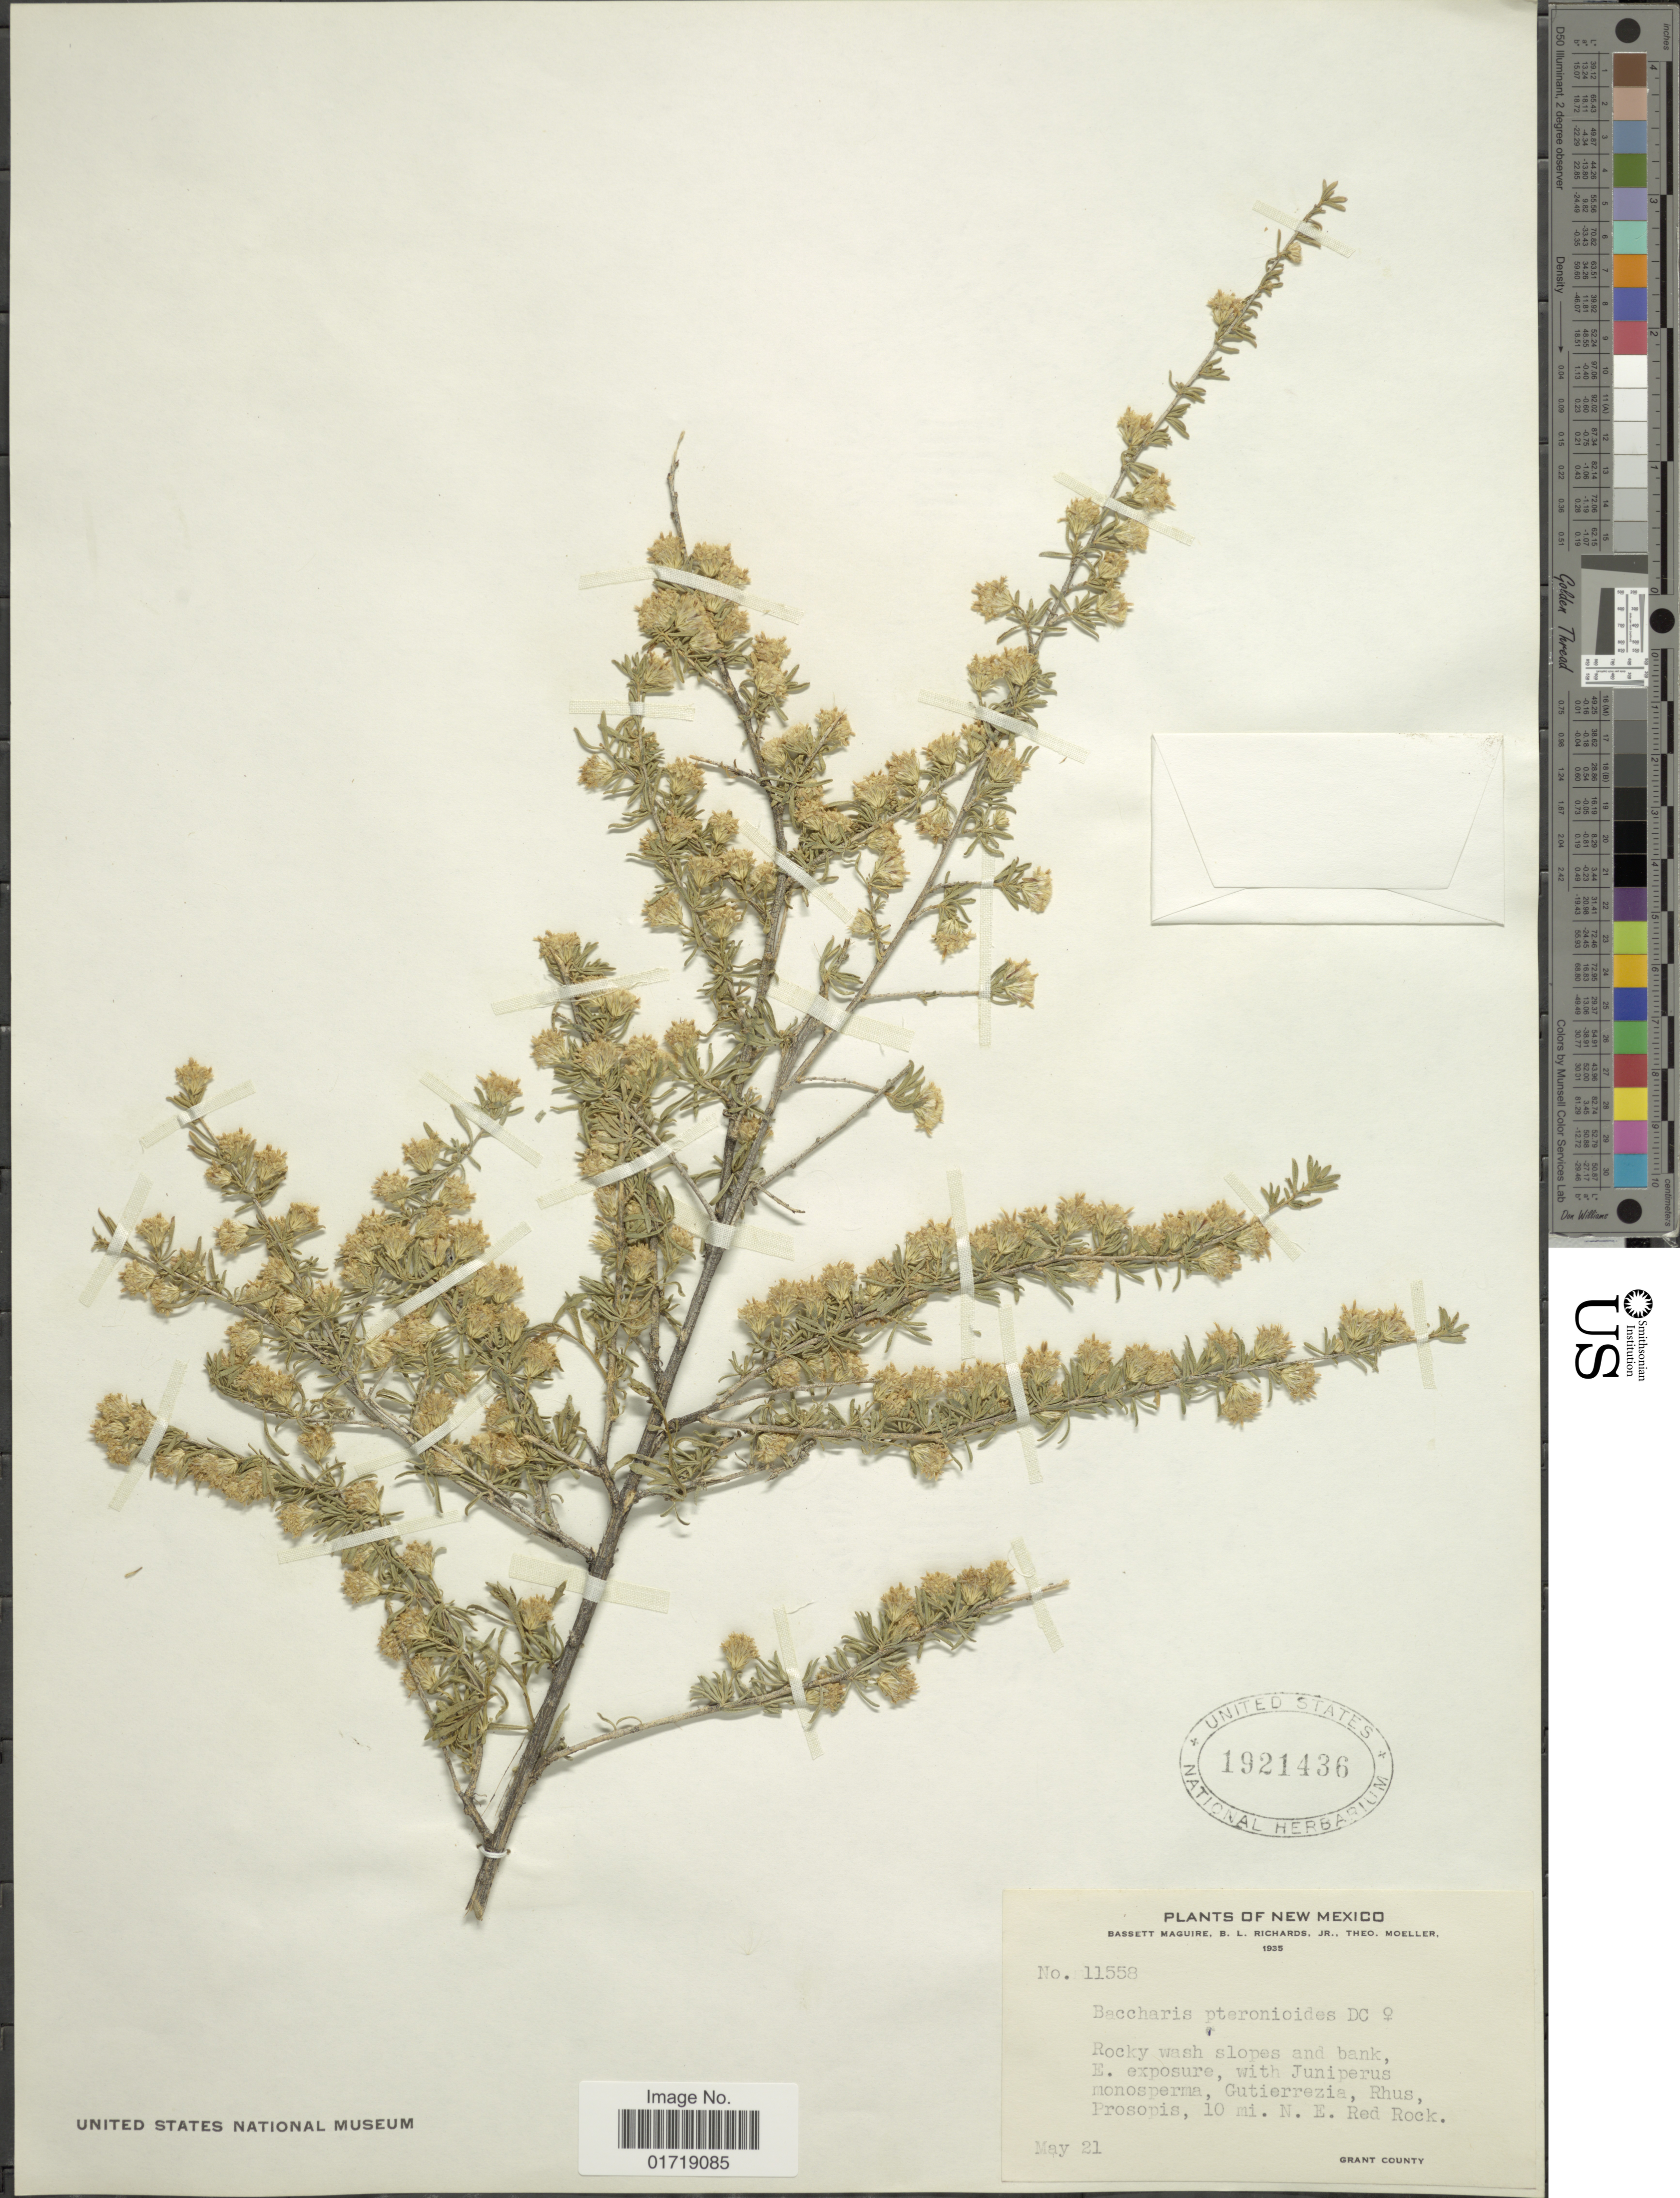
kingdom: Plantae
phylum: Tracheophyta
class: Magnoliopsida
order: Asterales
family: Asteraceae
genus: Baccharis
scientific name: Baccharis pteronioides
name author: DC.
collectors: B. Maguire, B. Richards & T. Moeller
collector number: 11558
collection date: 1935-05-21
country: United States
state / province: New Mexico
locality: Rocky wash slopes and bank, E. exposure, 10 mi. N. E. Red Rock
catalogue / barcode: US 1921436